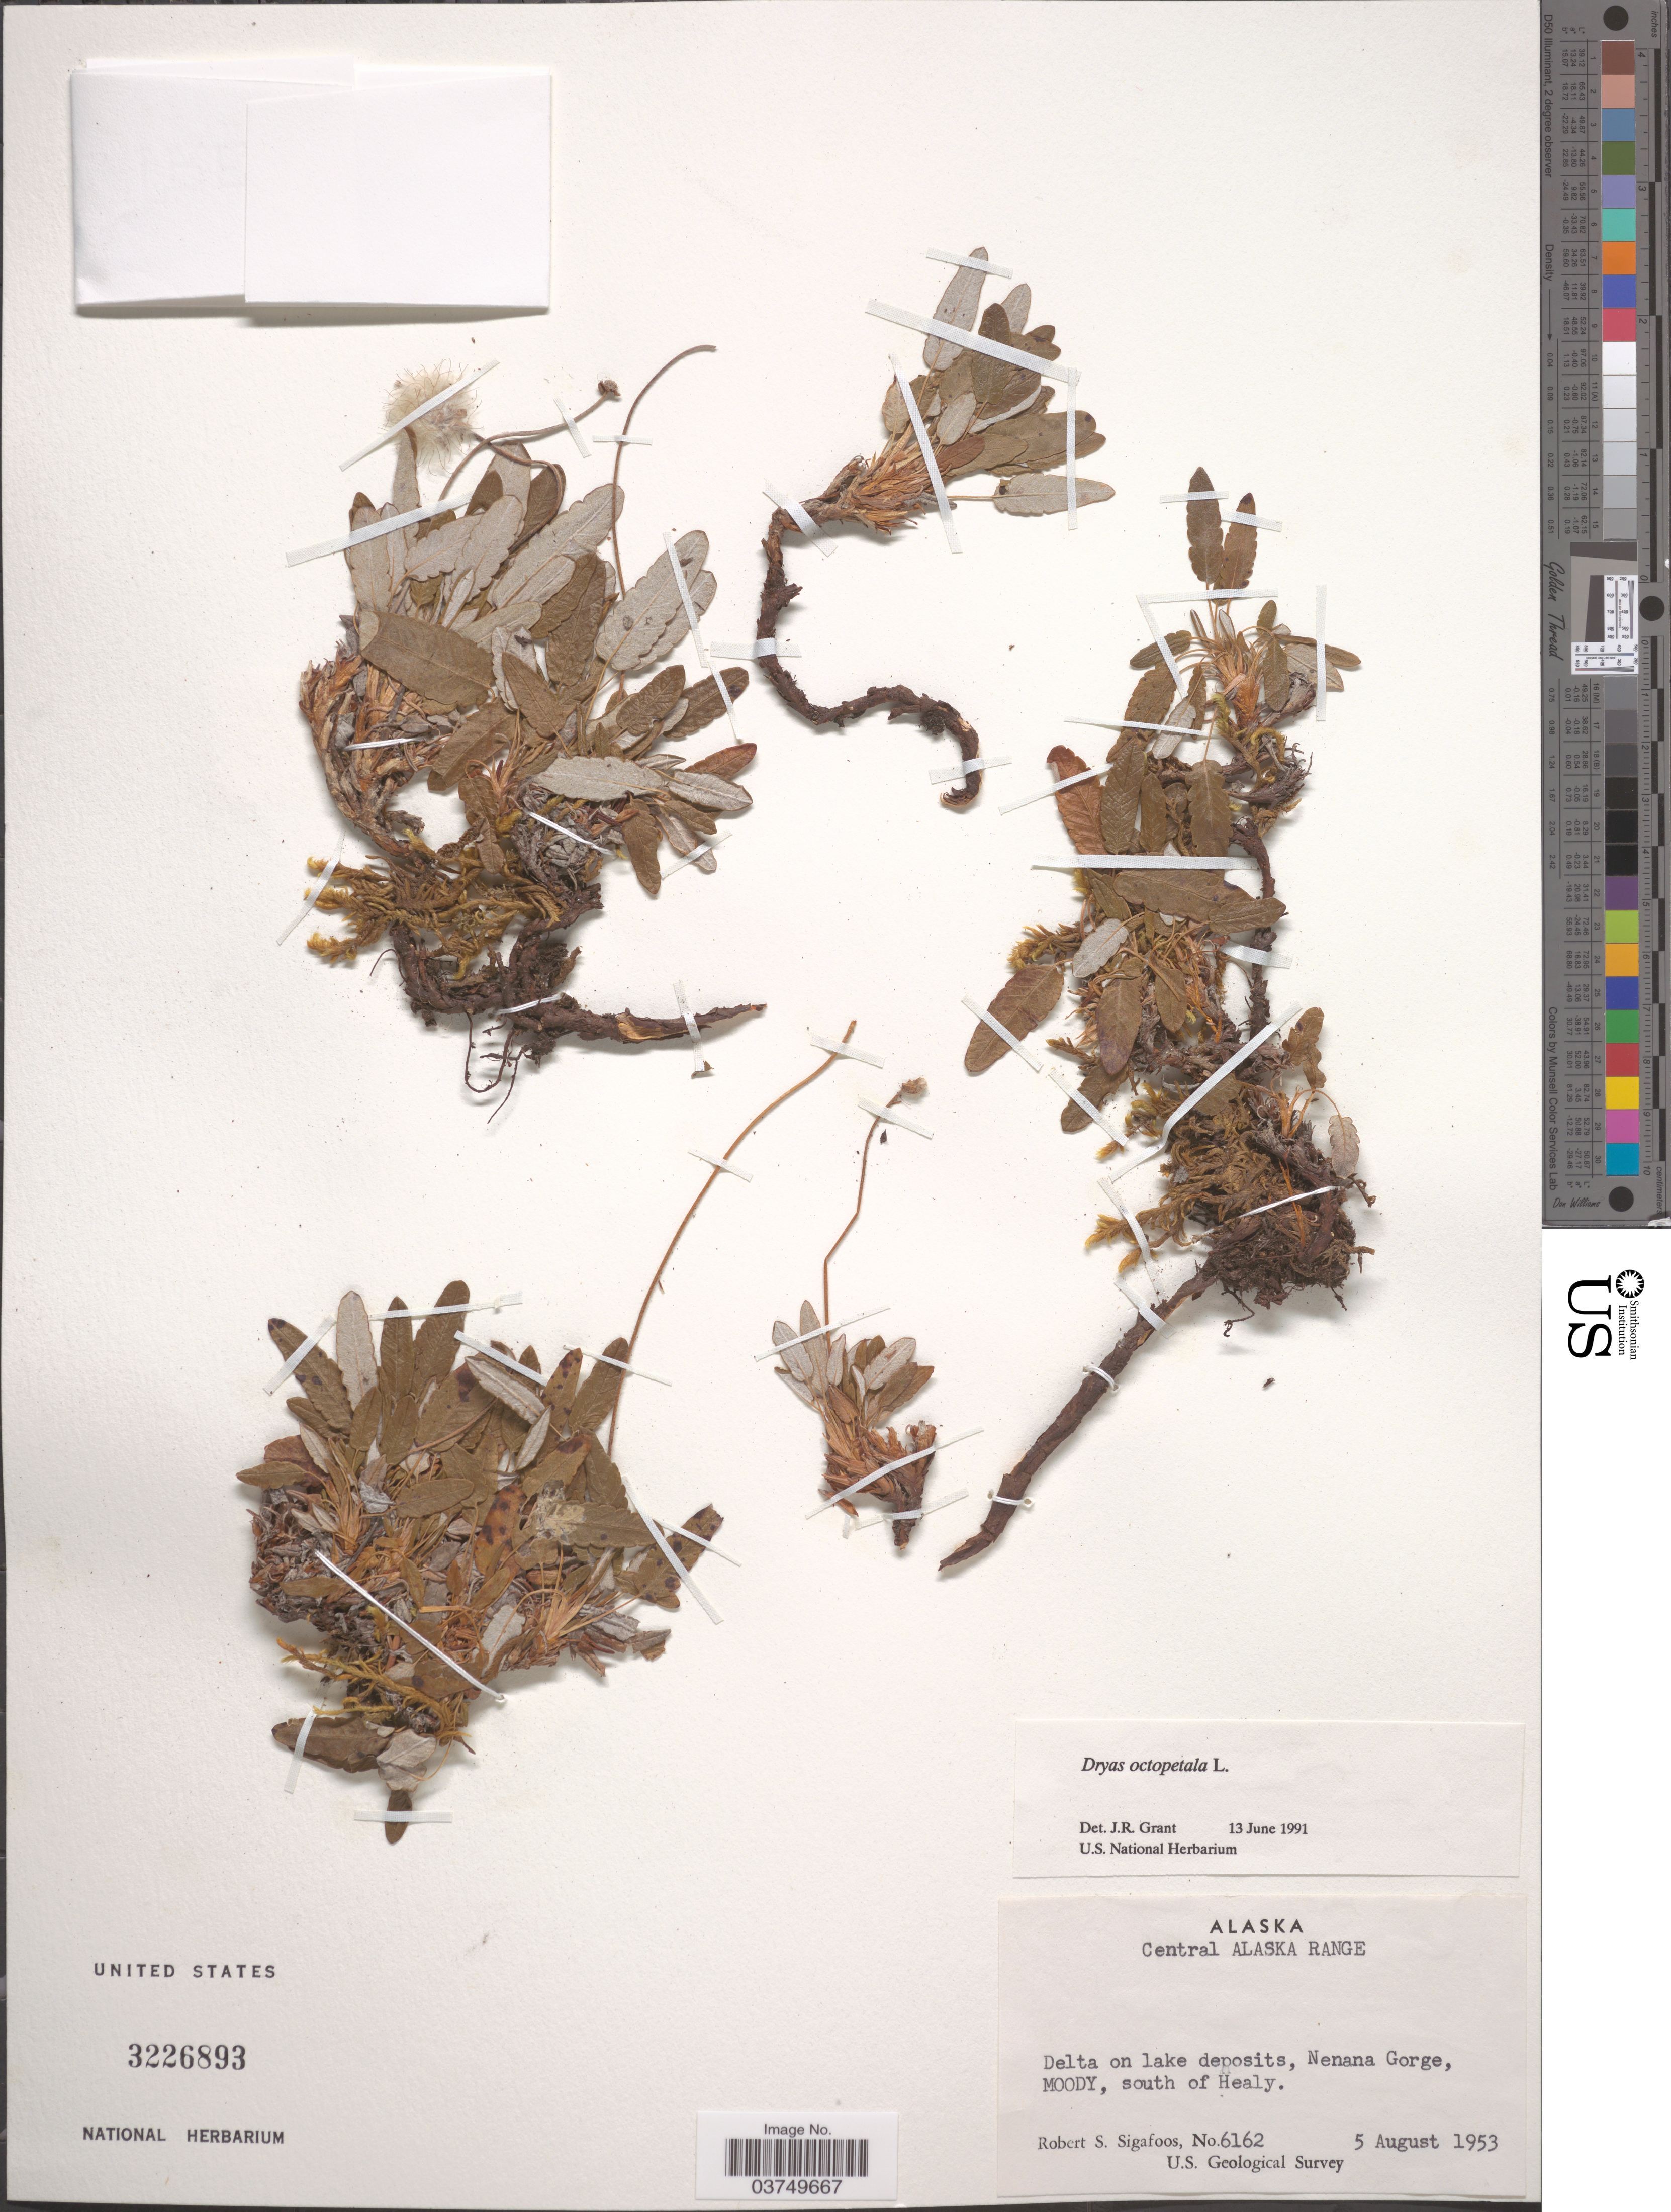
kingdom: Plantae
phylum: Tracheophyta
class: Magnoliopsida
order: Rosales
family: Rosaceae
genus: Dryas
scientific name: Dryas octopetala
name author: L.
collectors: R. Sigafoos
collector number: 6162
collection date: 1953-08-05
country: United States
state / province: Alaska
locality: Central Alaska Range. Delta on lake deposits, Nenana Gorge, Moody, south of Healy.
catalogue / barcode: US 31226893